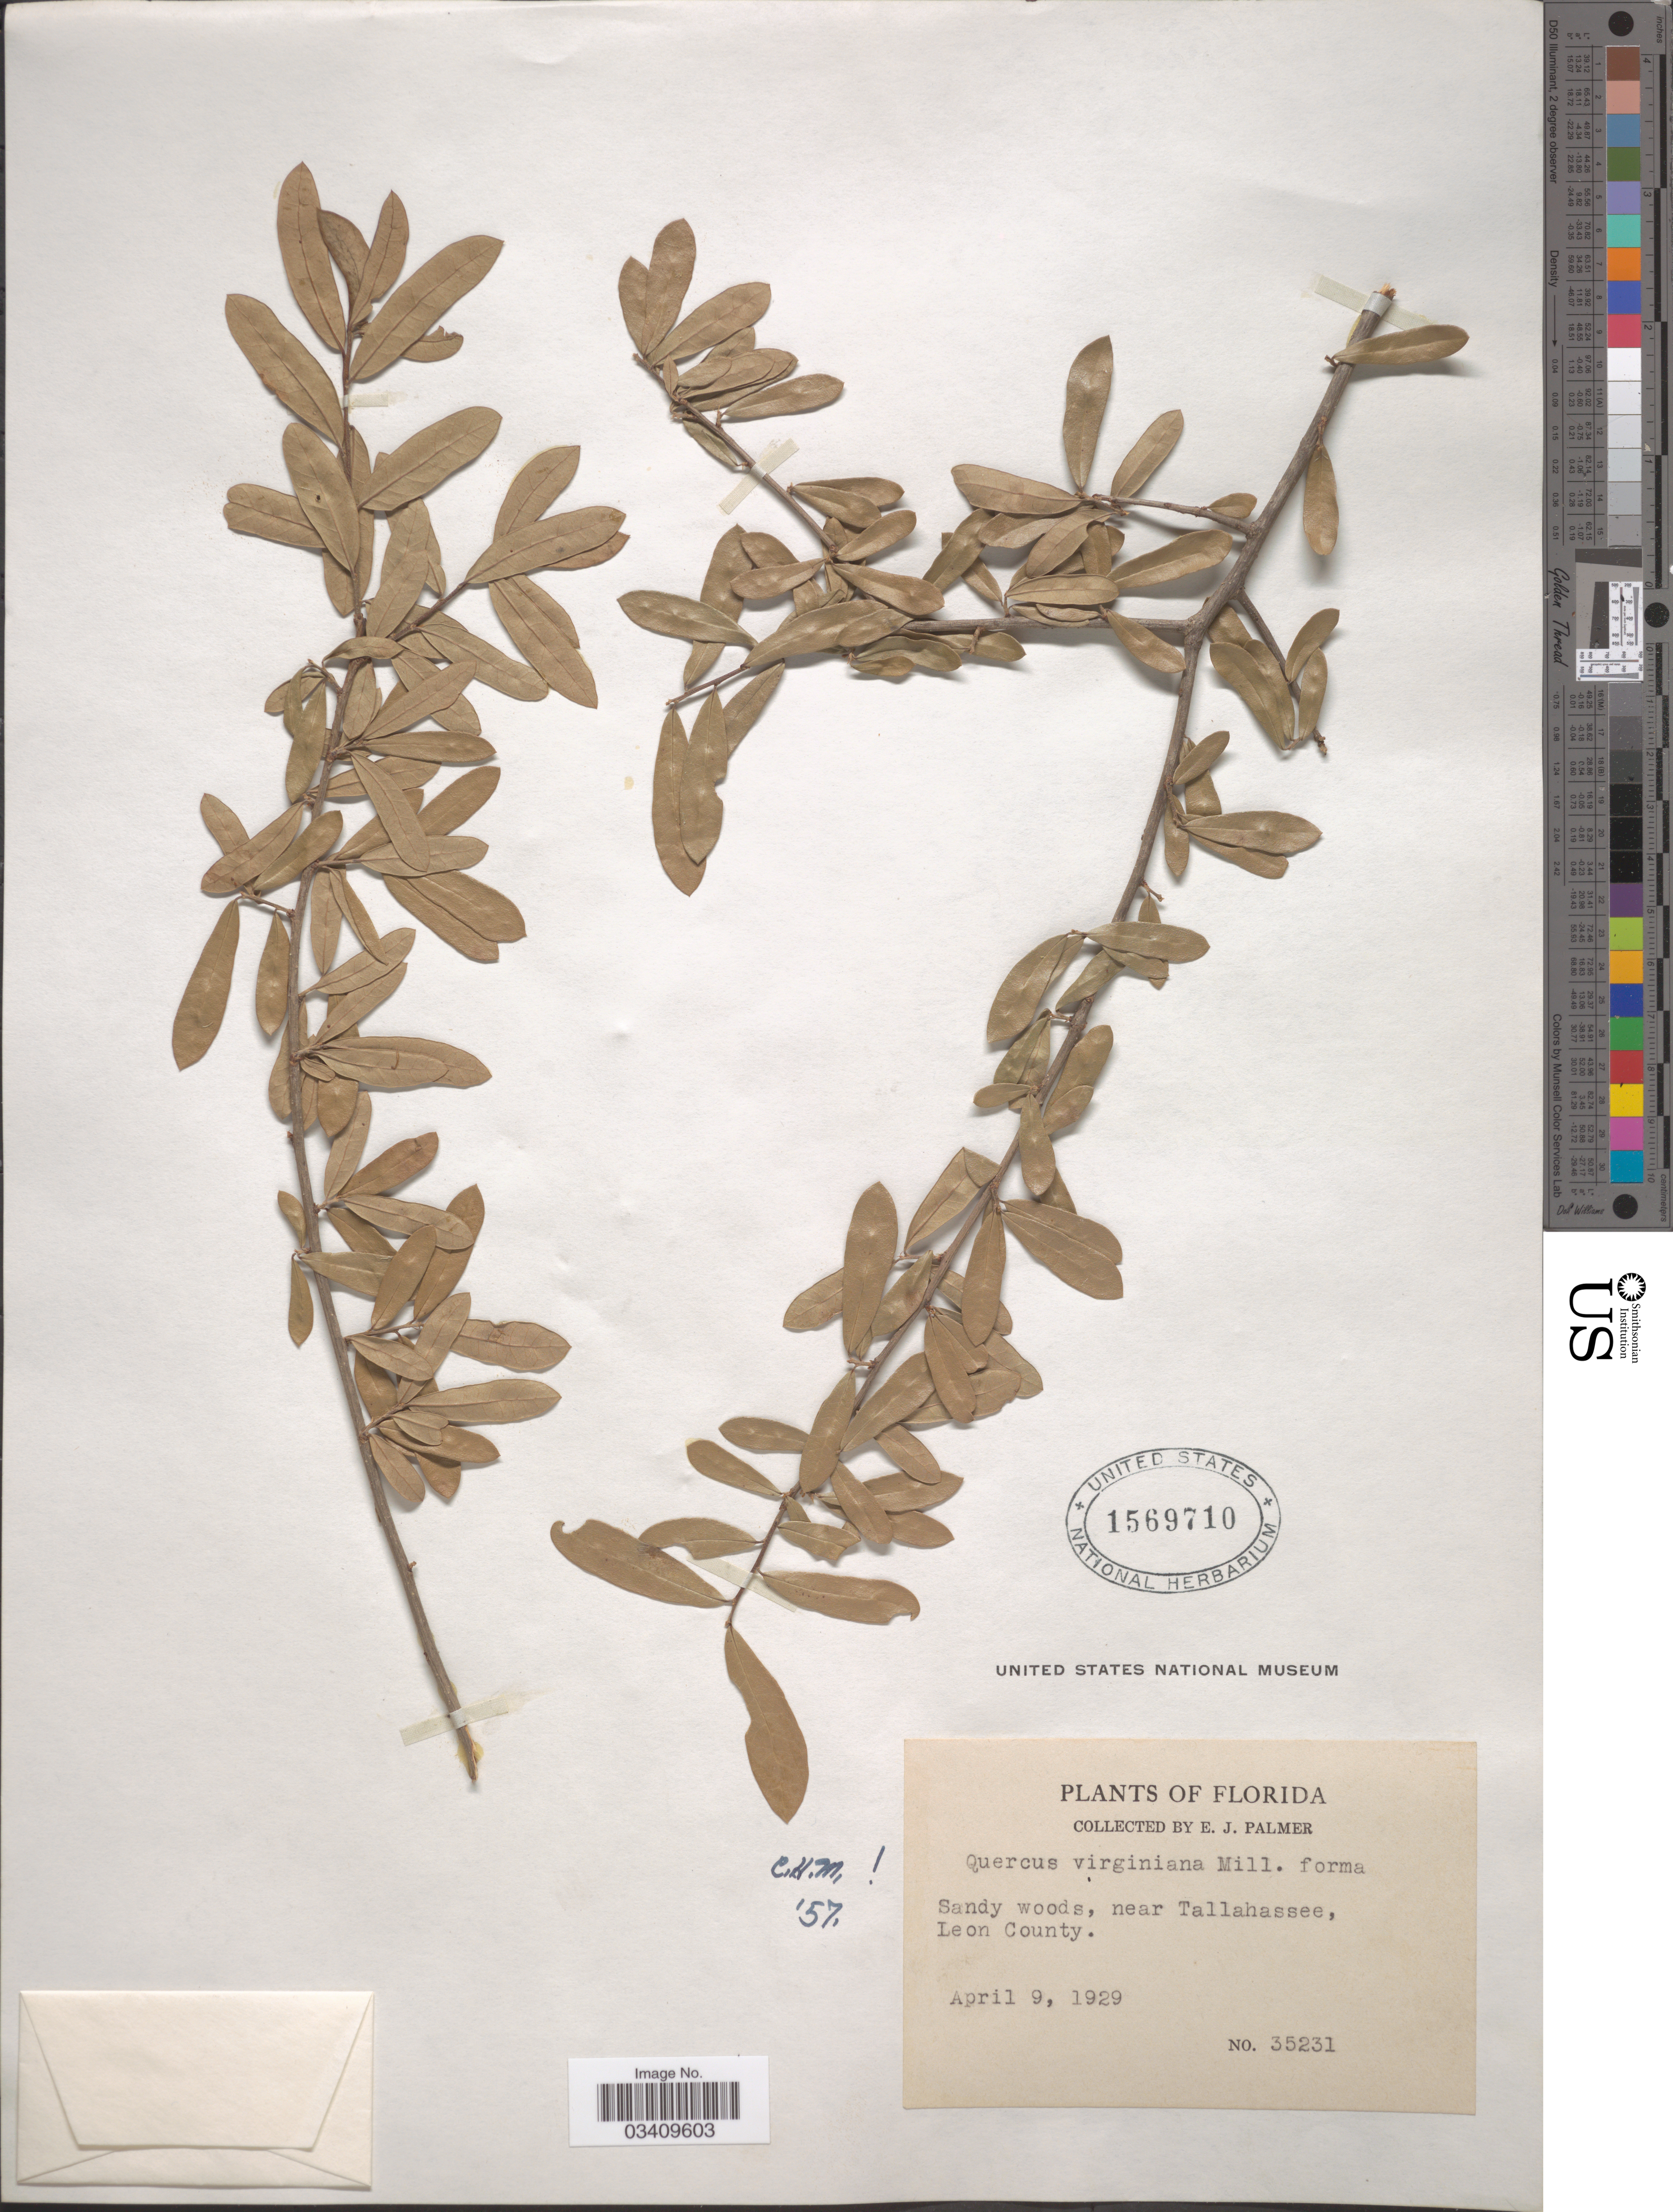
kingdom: Plantae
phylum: Tracheophyta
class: Magnoliopsida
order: Fagales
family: Fagaceae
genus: Quercus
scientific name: Quercus virginiana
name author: Mill.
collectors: E. J. Palmer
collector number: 35231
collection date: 1929-04-09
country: United States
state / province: Florida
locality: Near Tallahassee, Leon County.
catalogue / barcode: US 1569710